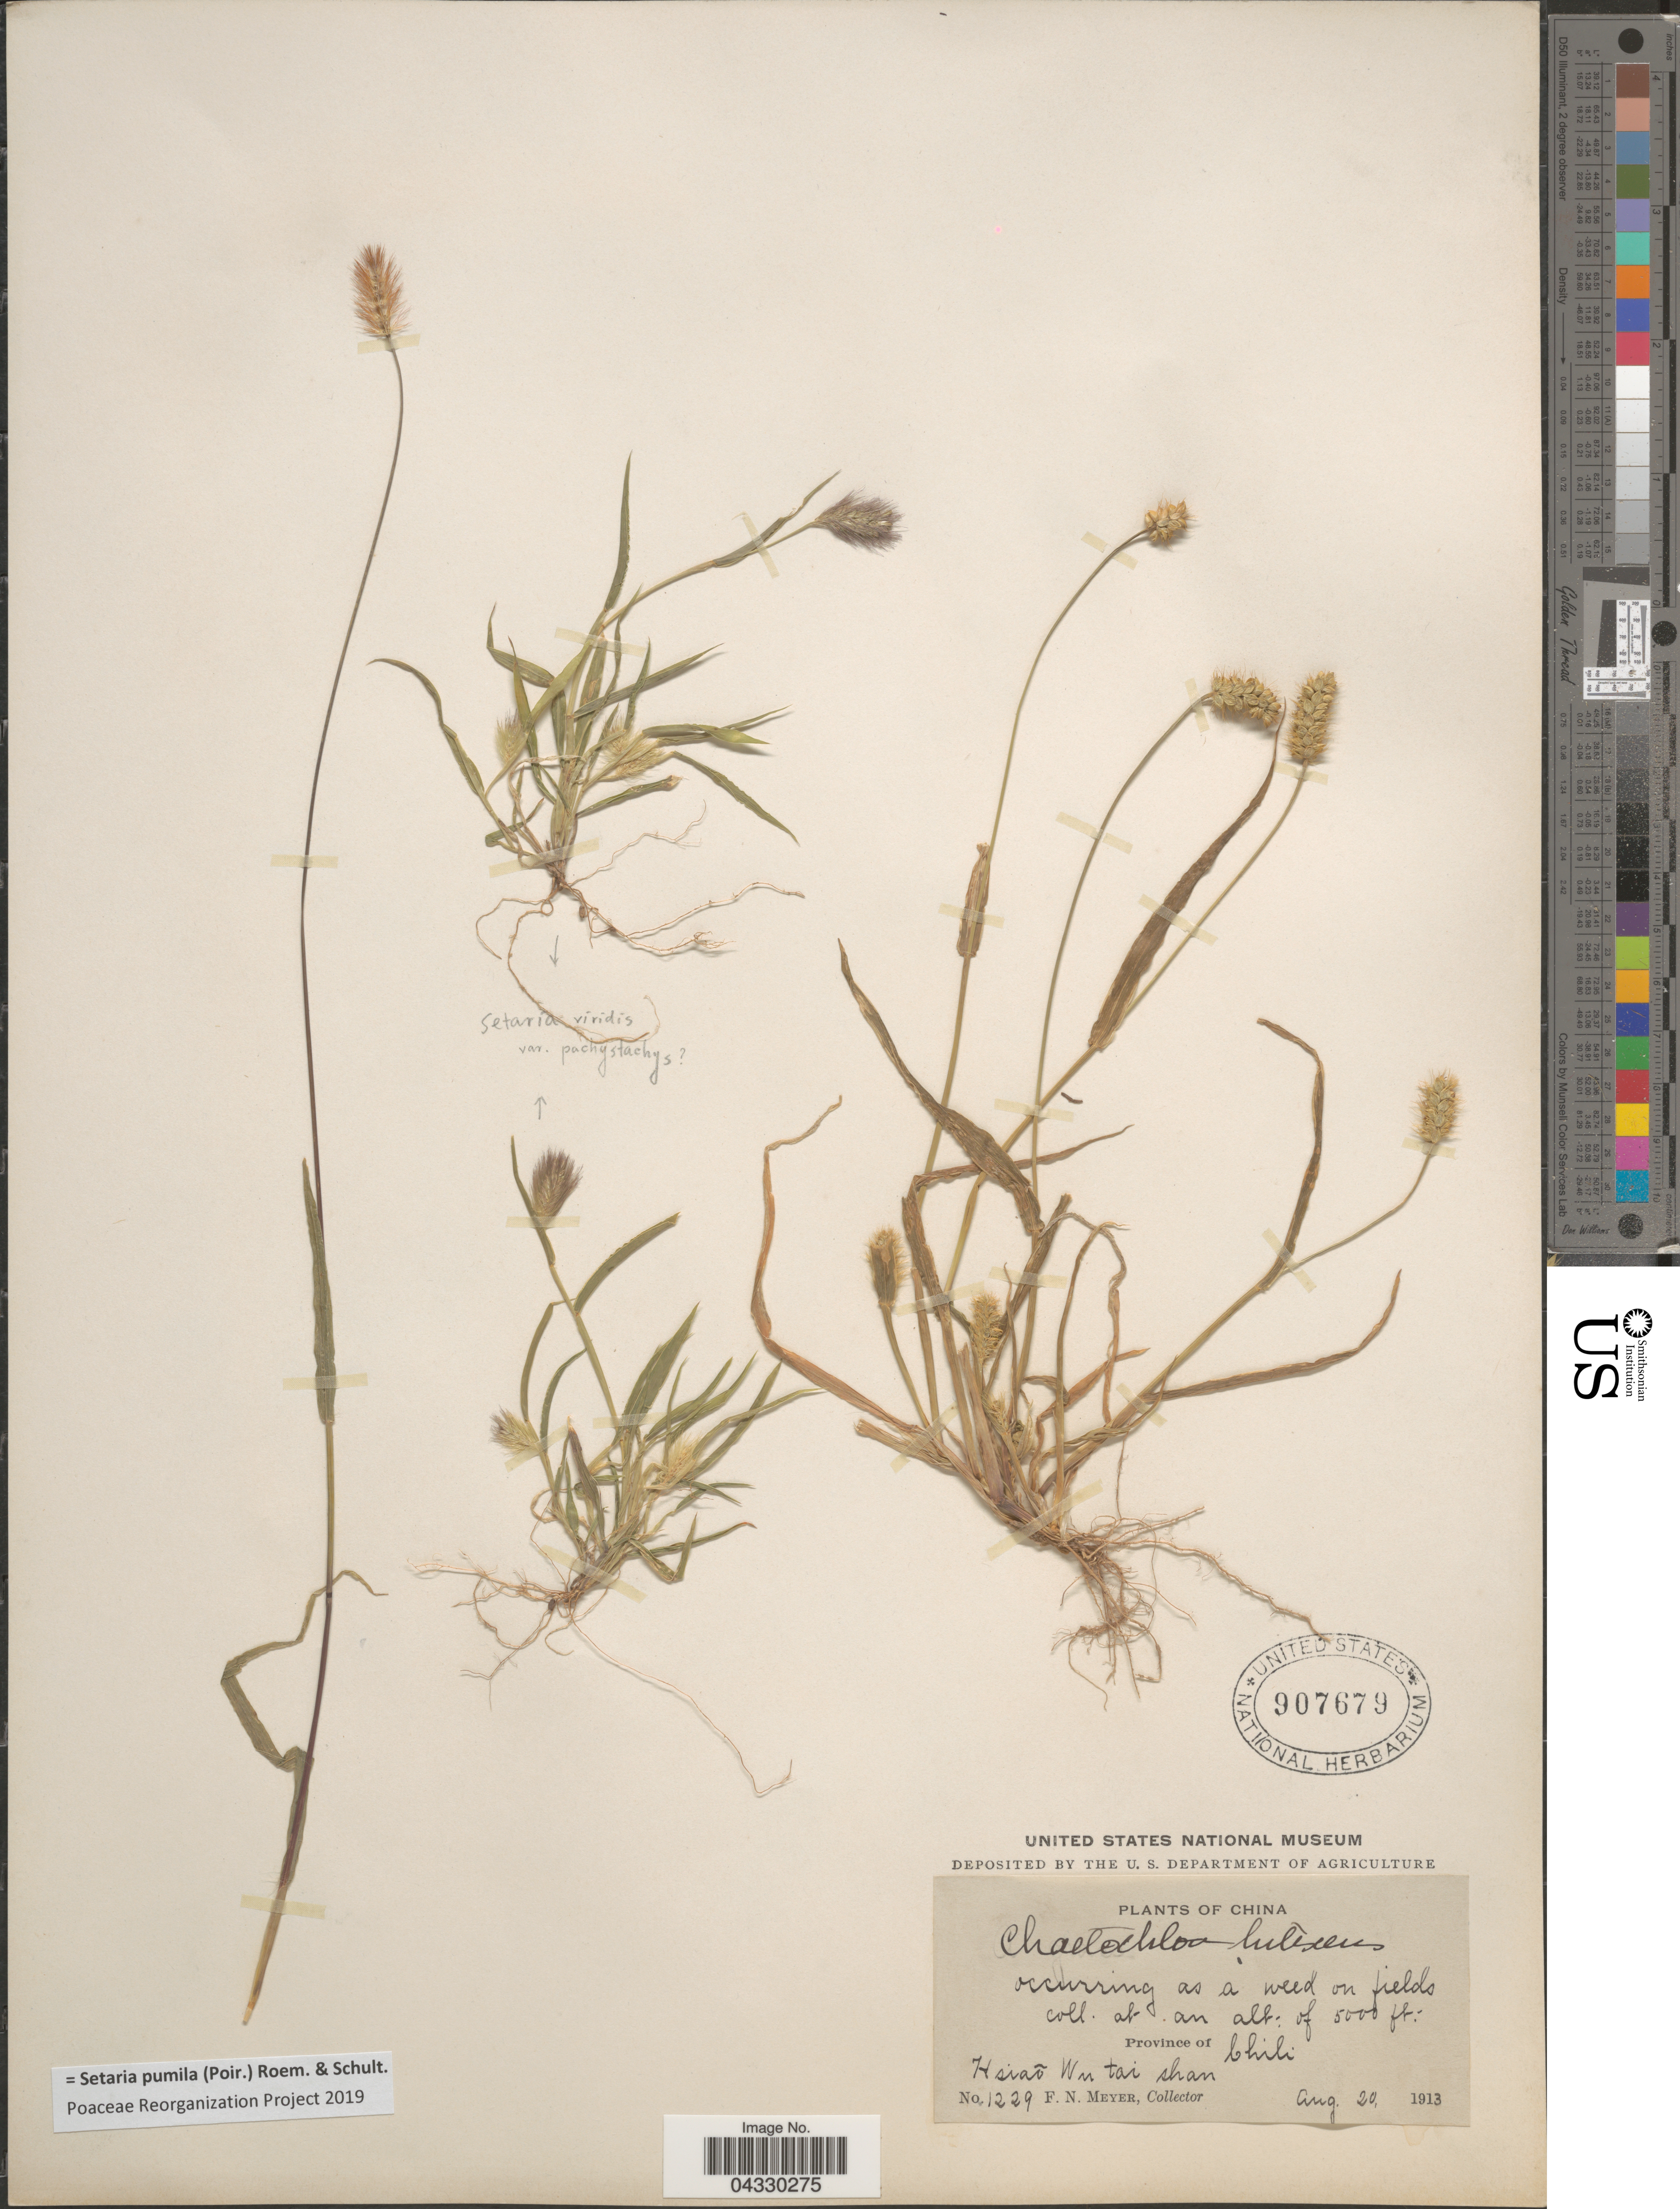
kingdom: Plantae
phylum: Tracheophyta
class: Liliopsida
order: Poales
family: Poaceae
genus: Setaria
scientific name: Setaria pumila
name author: (Poir.) Roem. & Schult.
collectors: F. N. Meyer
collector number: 1229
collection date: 1913-08-20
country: China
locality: Province of Chili. Hsiaõ Wu tai shan.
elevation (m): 1524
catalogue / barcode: US 907679